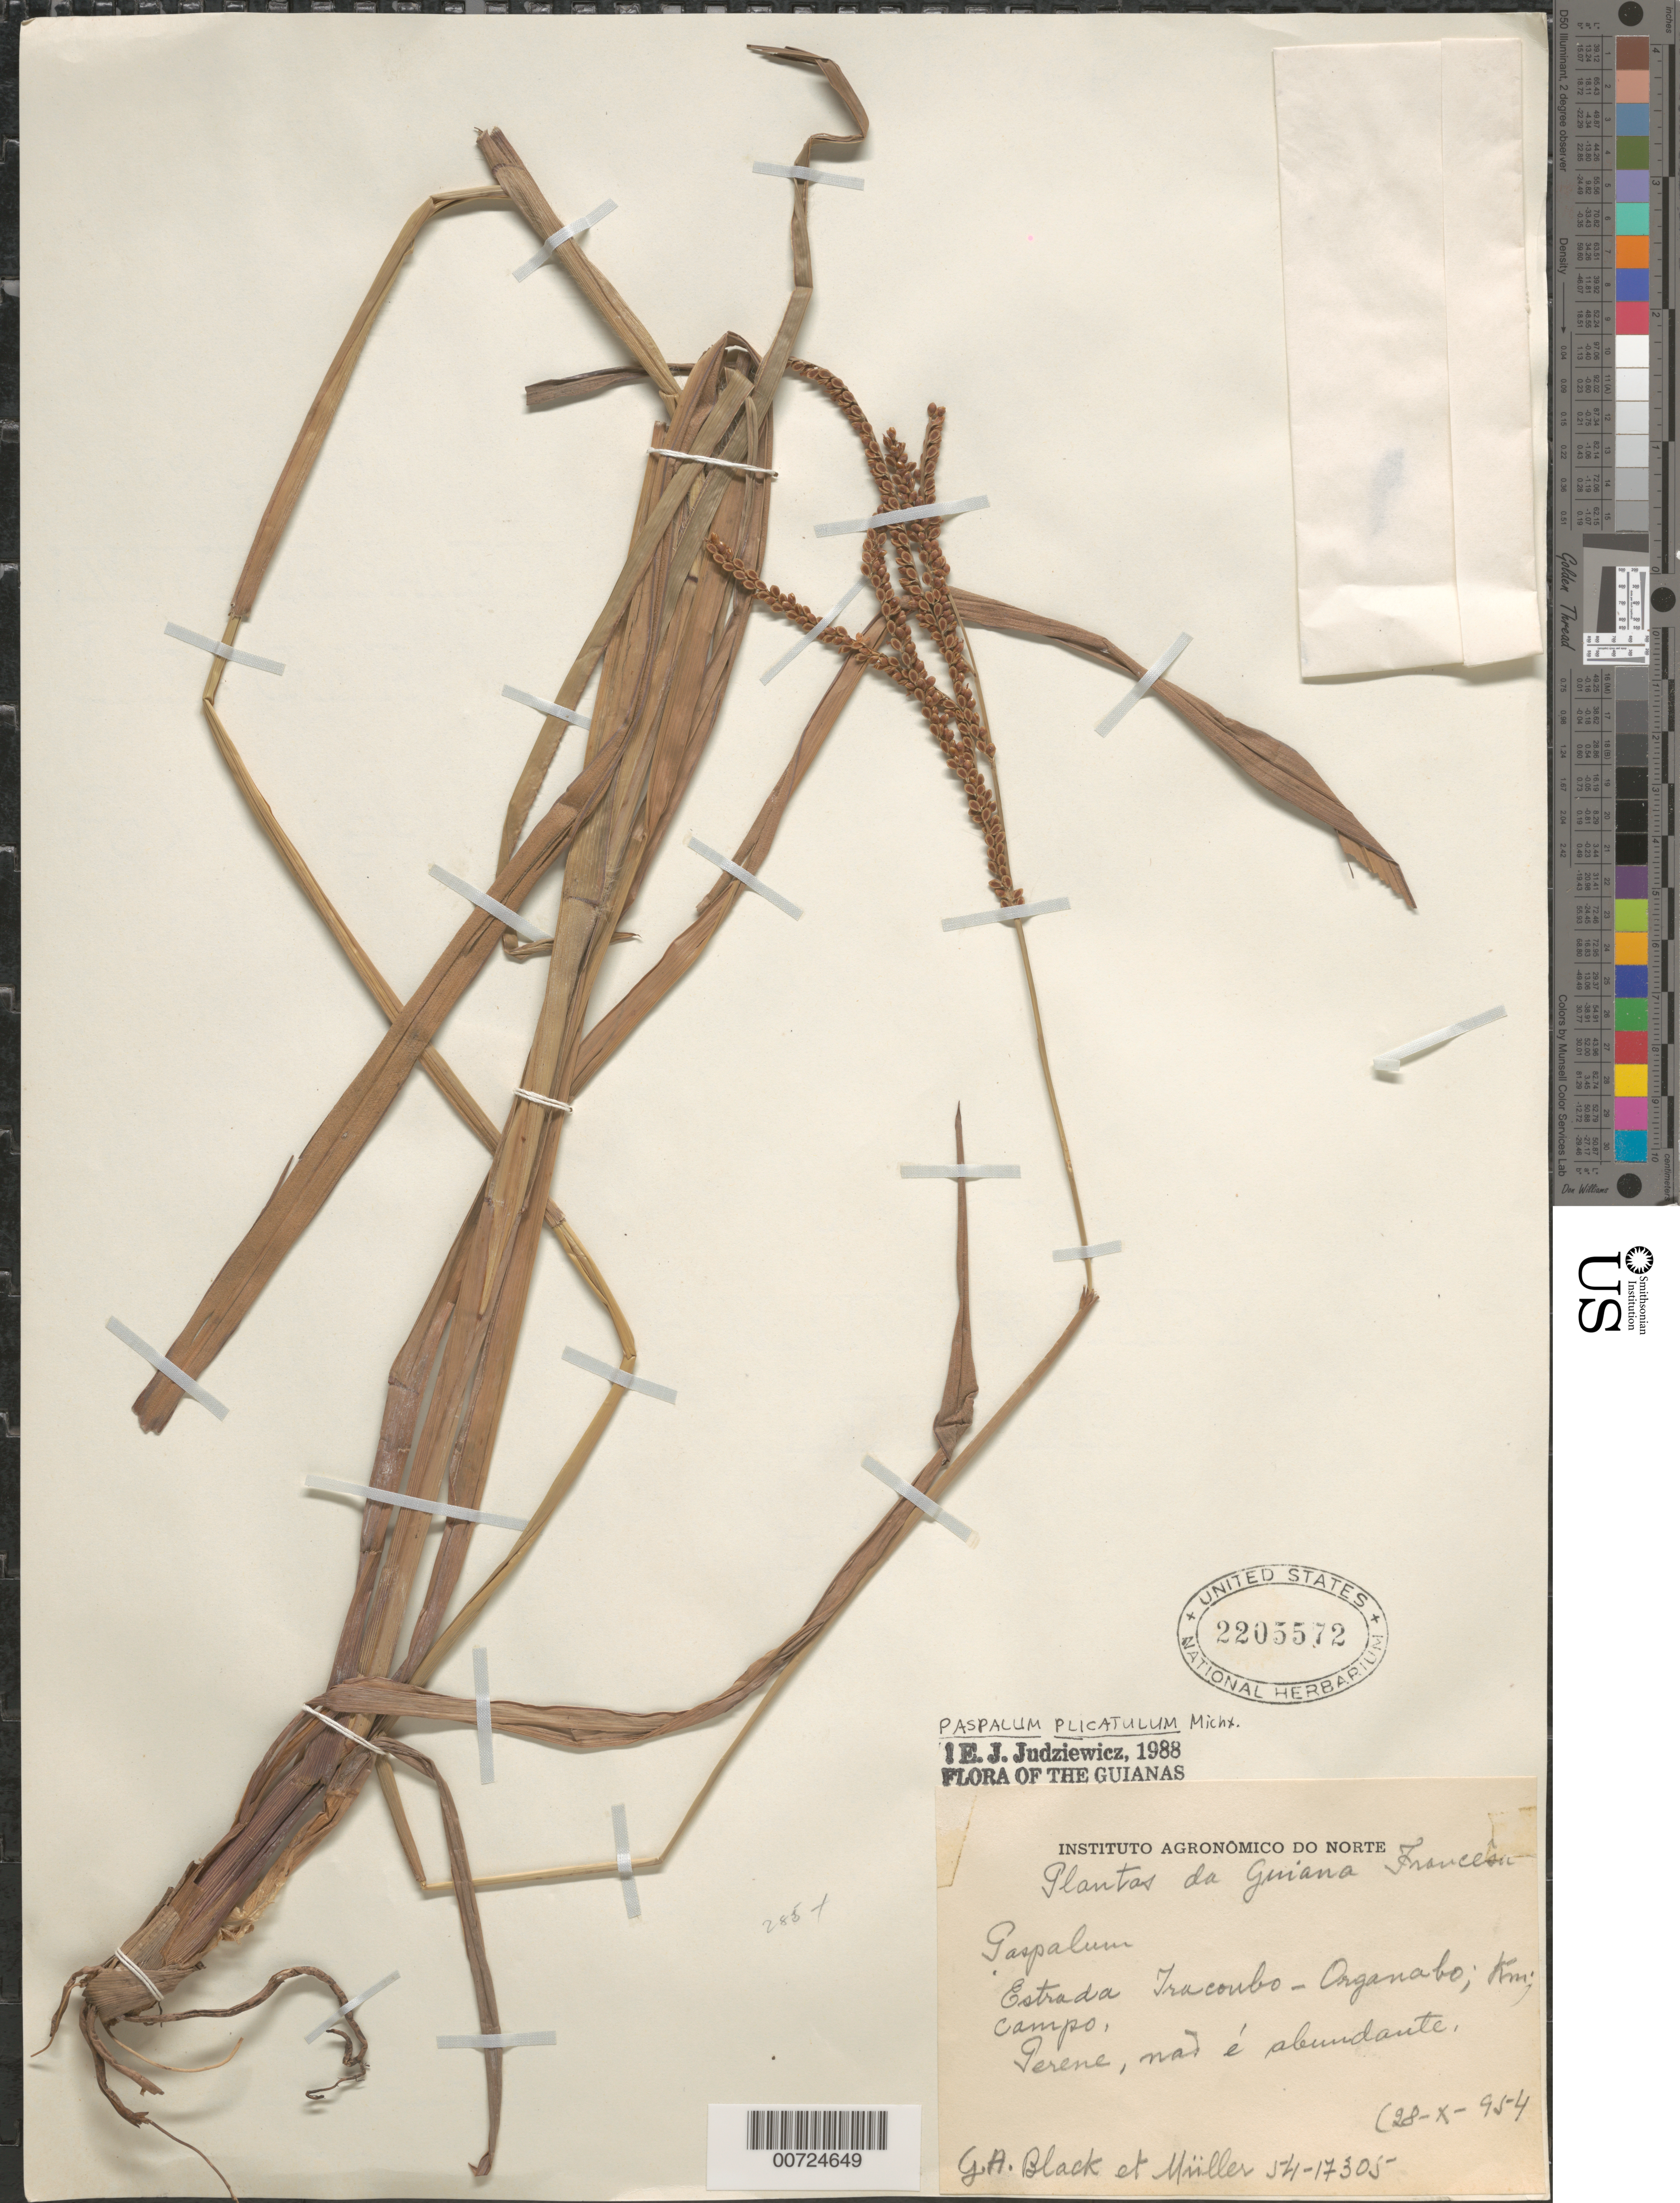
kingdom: Plantae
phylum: Tracheophyta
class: Liliopsida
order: Poales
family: Poaceae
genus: Paspalum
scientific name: Paspalum plicatulum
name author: Michx.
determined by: Judziewicz, E. J.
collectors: G. A. Black & -- Müller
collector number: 54 17305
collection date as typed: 28-Oct-54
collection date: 1954-10-28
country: French Guiana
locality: Estrada Iracoubo-Organabo, km 41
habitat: Campo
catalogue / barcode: US 2205572